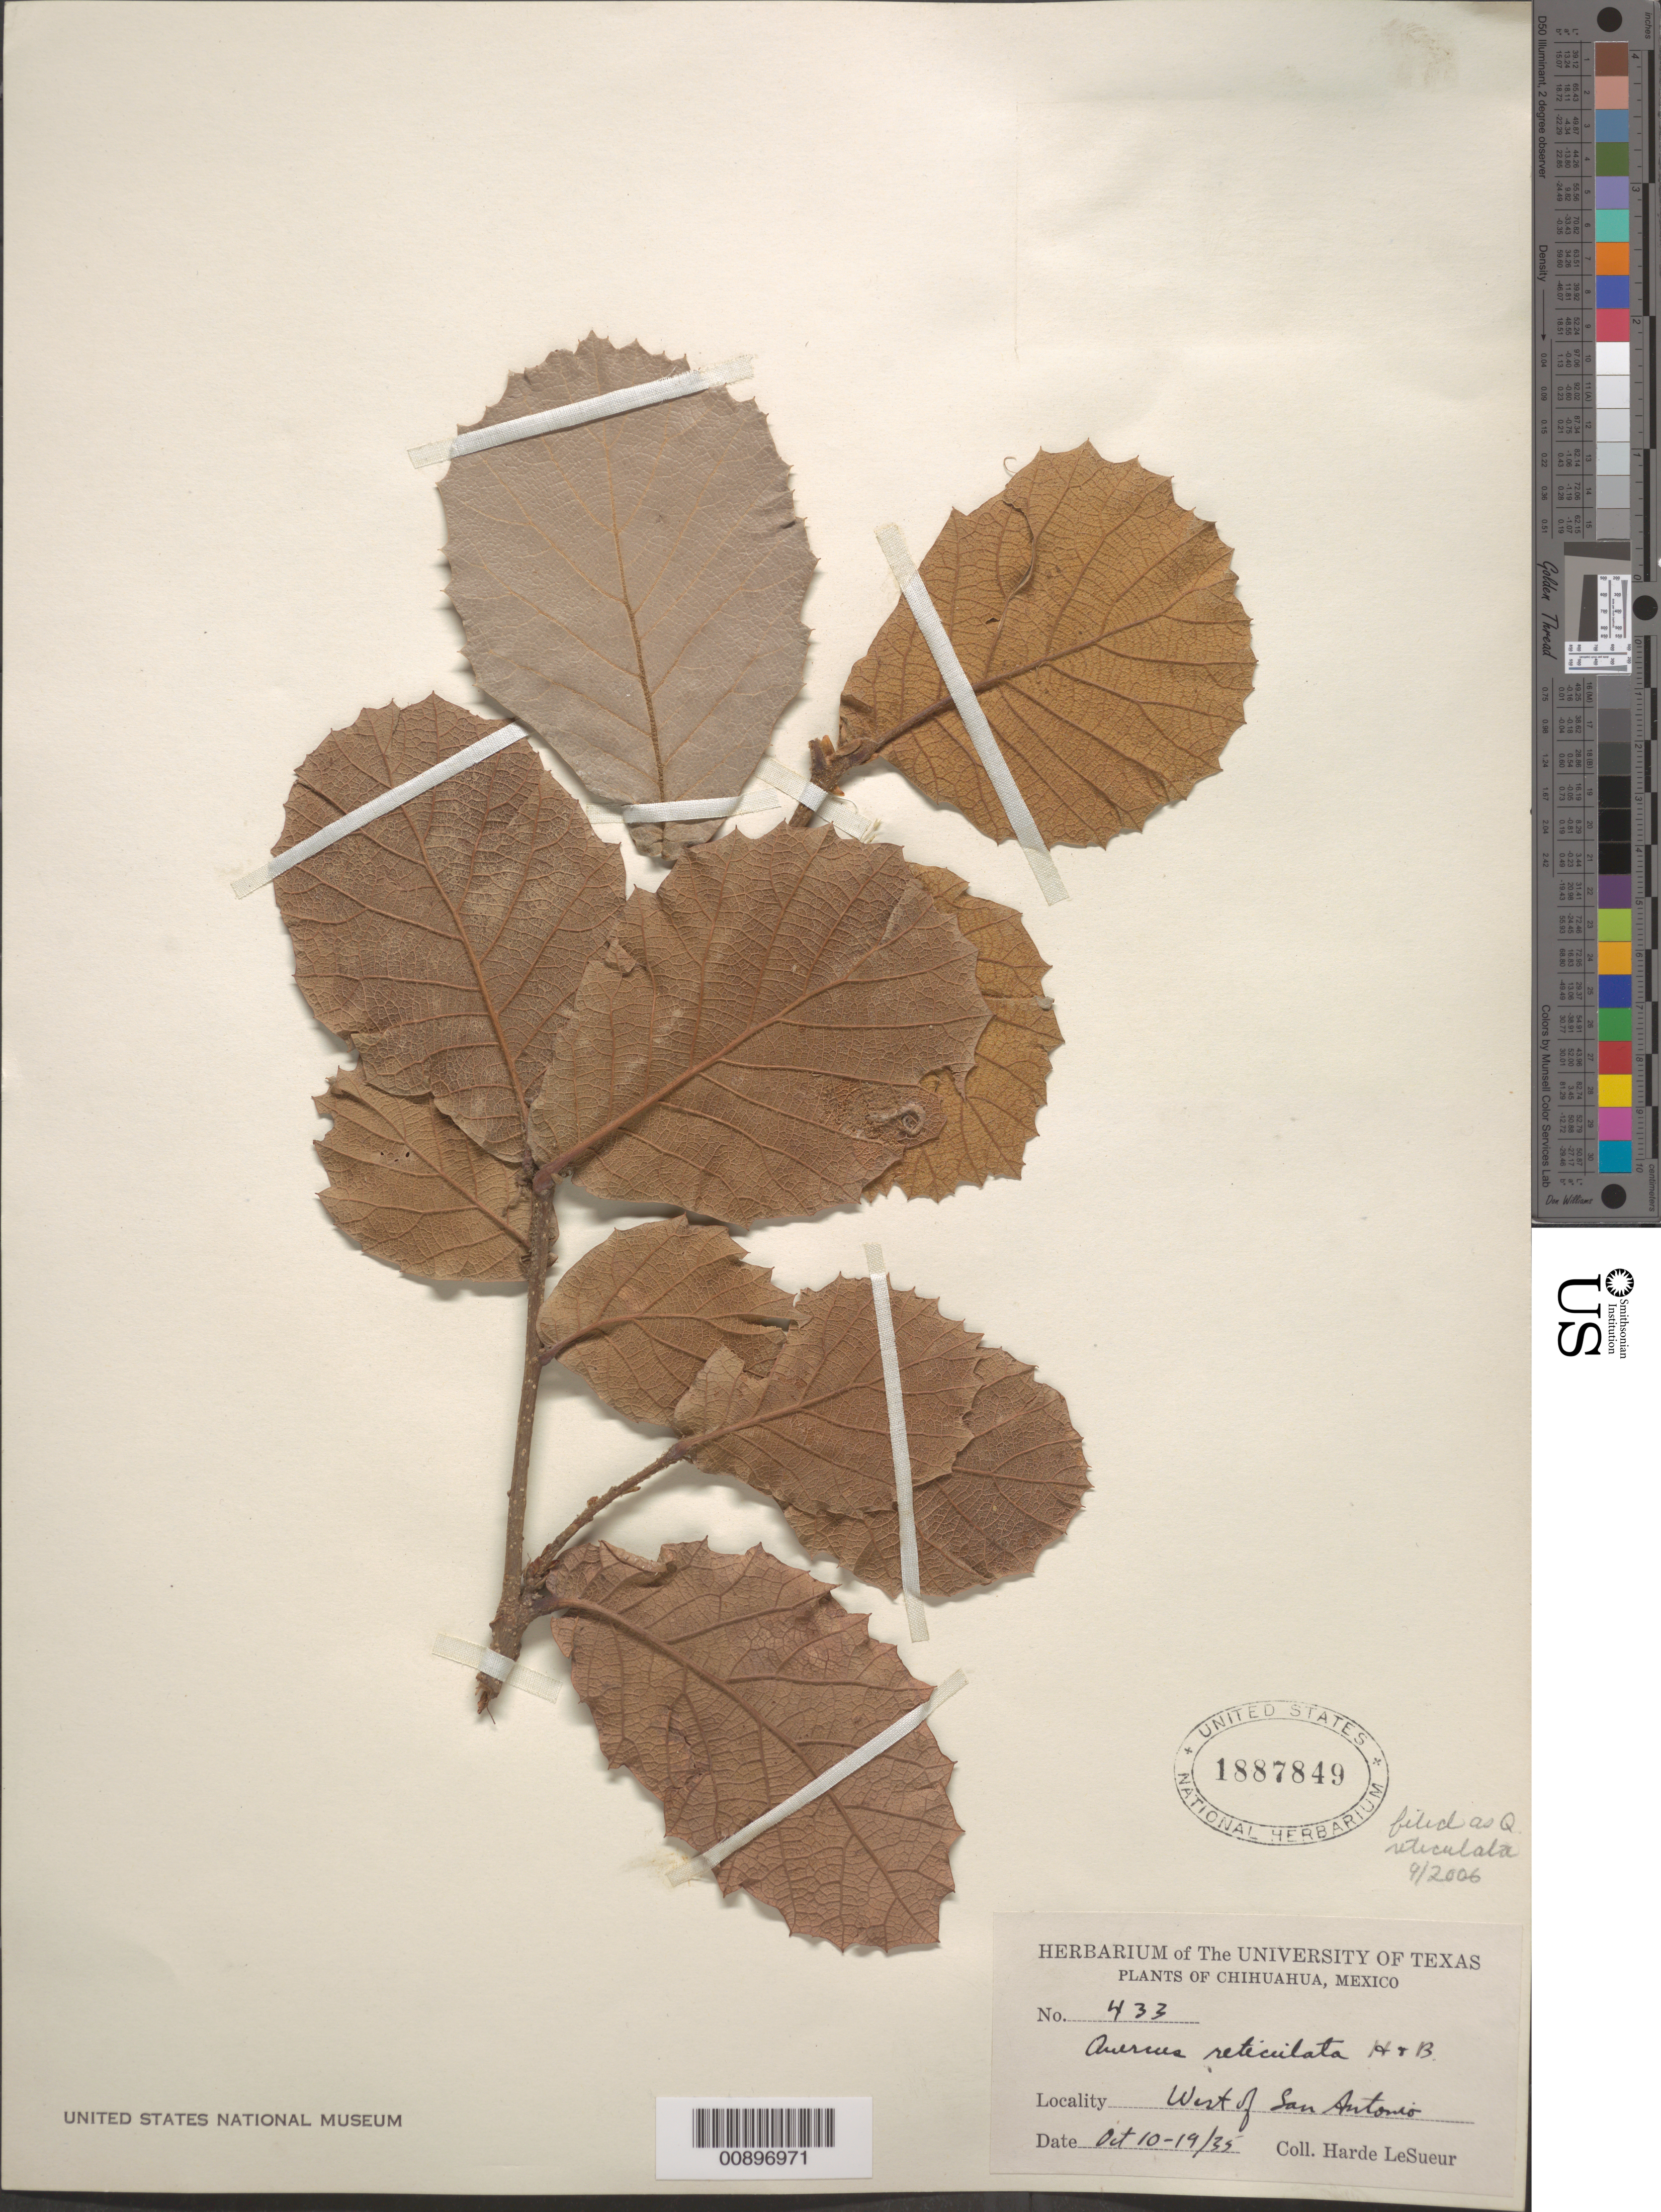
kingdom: Plantae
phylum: Tracheophyta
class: Magnoliopsida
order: Fagales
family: Fagaceae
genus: Quercus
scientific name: Quercus reticulata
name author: Humb. & Bonpl.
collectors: D. H. LeSueur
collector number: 433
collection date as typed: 10 Oct 1935 to 19 Oct 1935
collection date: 1935-10-10/1935-10-19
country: Mexico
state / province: Chihuahua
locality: West of San Antonio.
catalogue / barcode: US 1887849